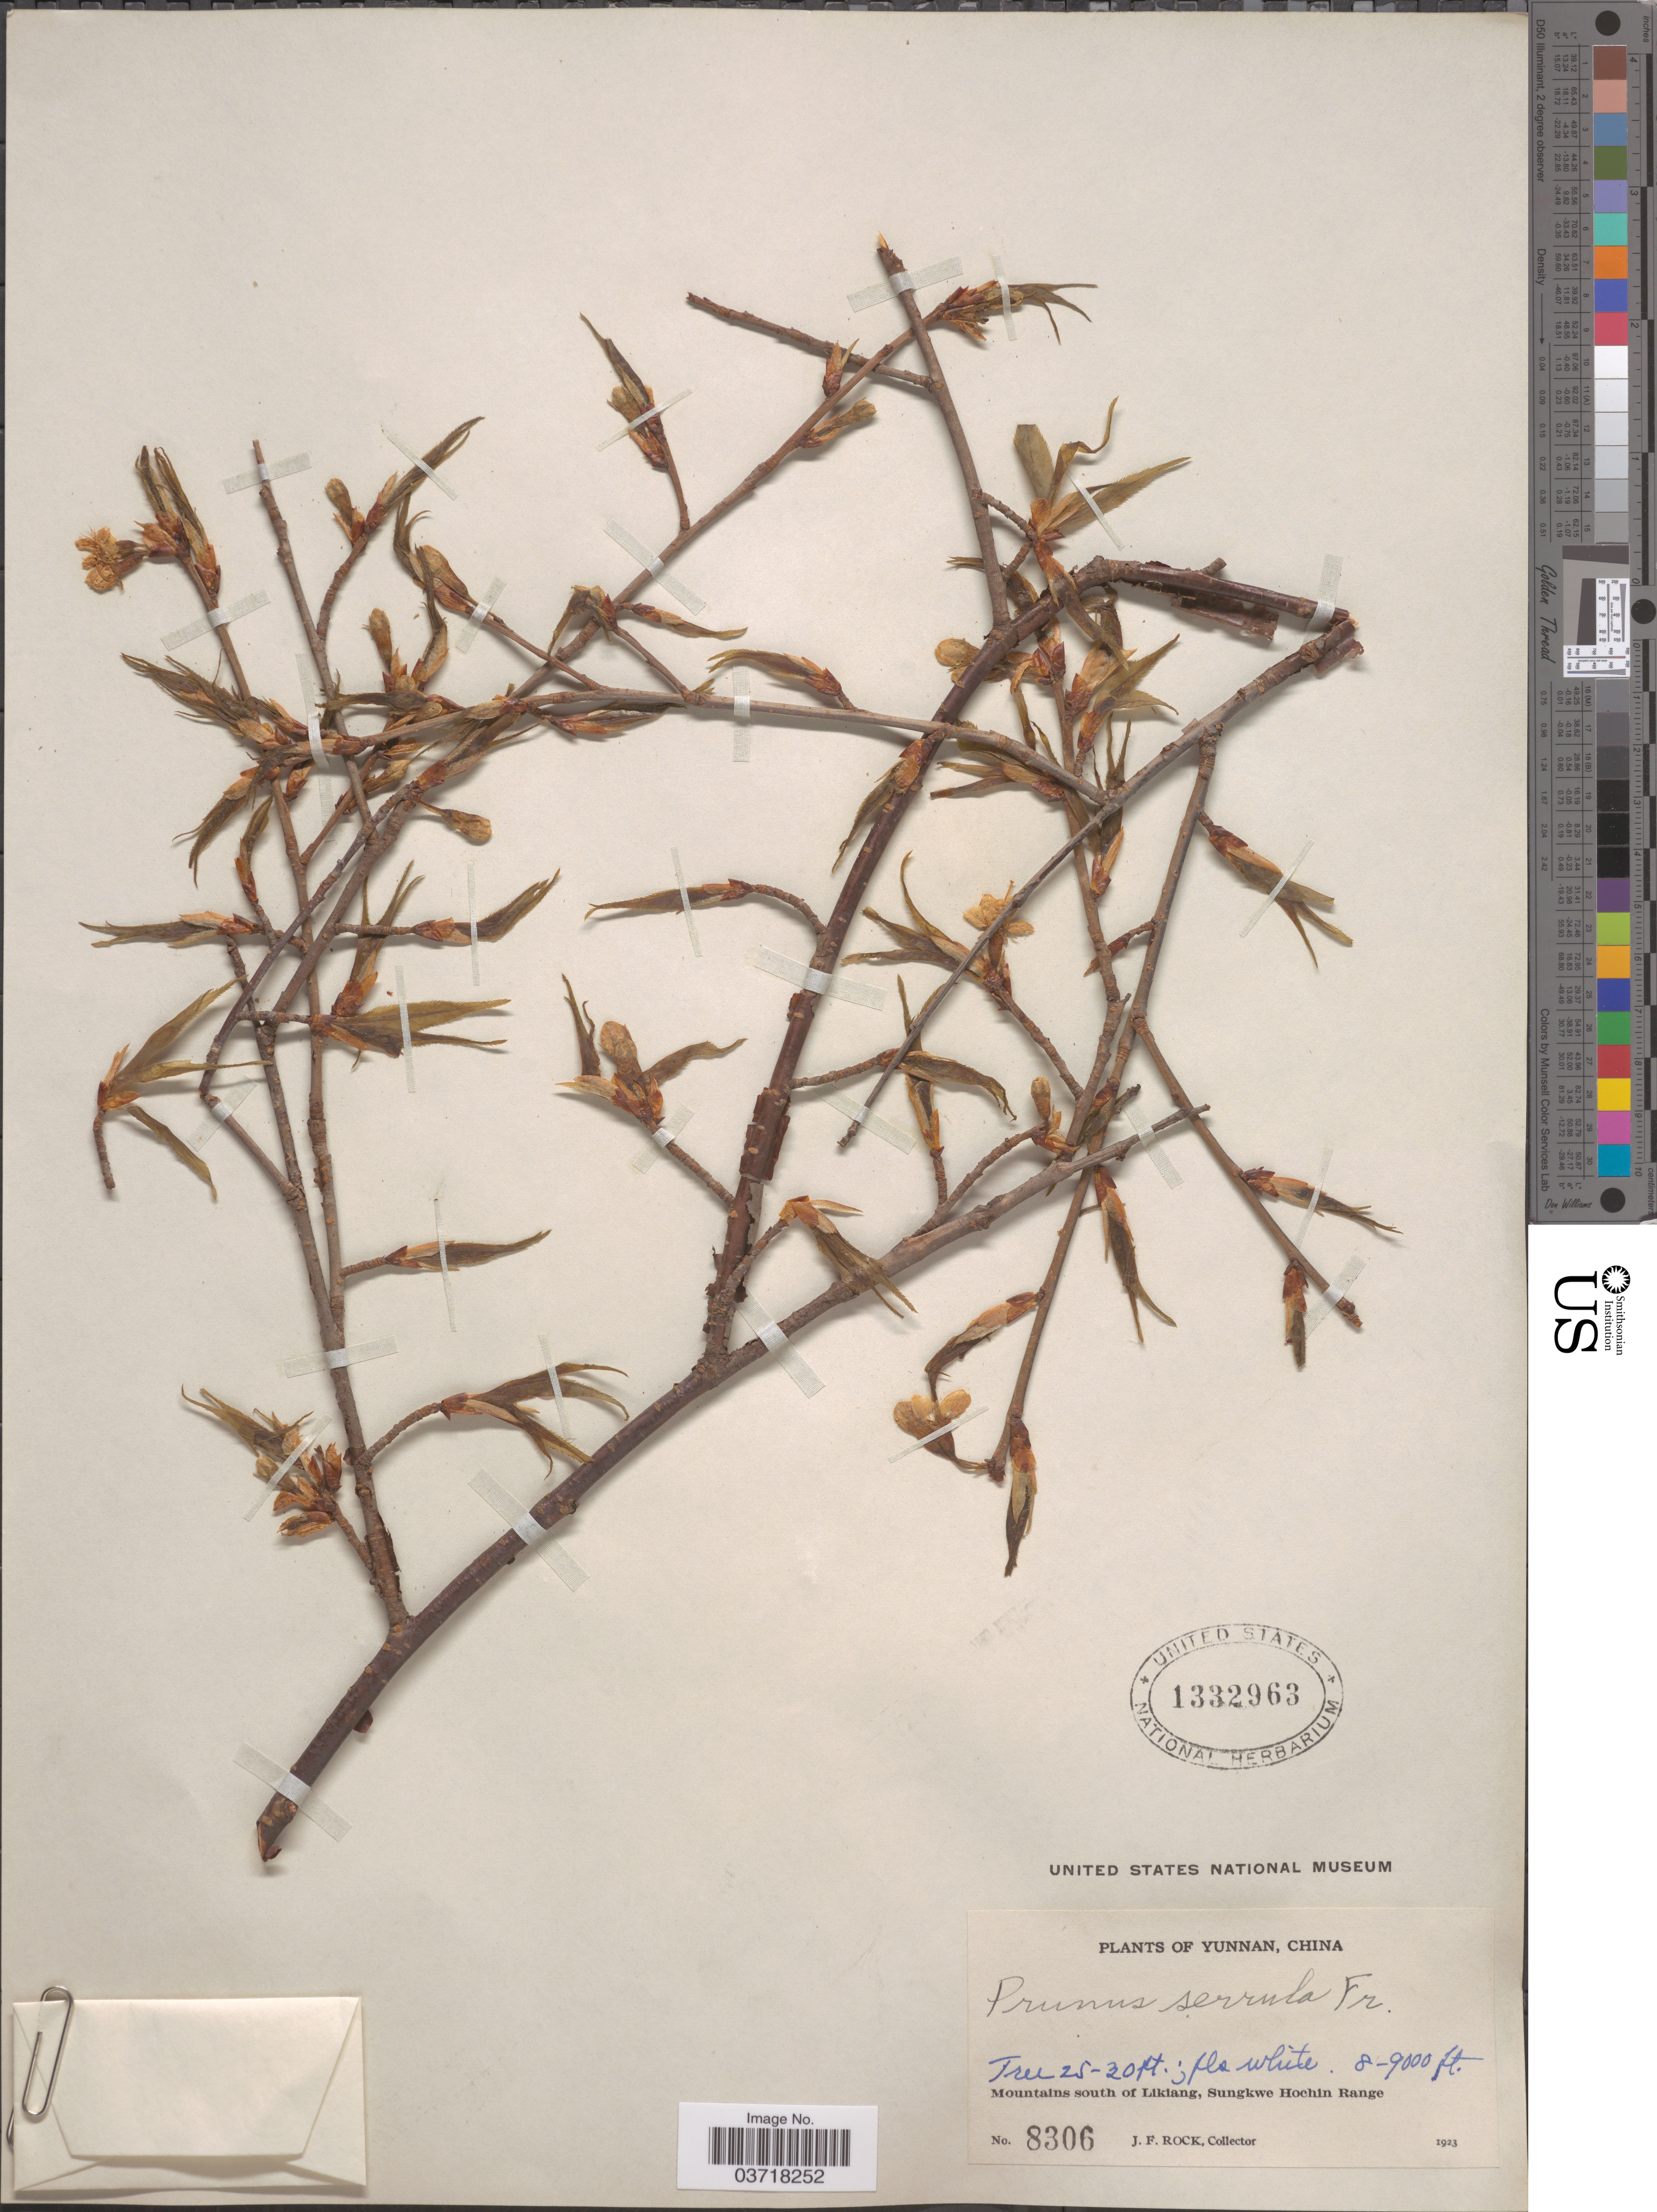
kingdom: Plantae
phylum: Tracheophyta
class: Magnoliopsida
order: Rosales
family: Rosaceae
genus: Prunus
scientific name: Prunus serrula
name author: Franch.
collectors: J. Rock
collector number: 8306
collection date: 1923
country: China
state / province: Yunnan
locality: Mountains south of Likiang, Sungkwe Hochin Range.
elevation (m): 2438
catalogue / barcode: US 1332963